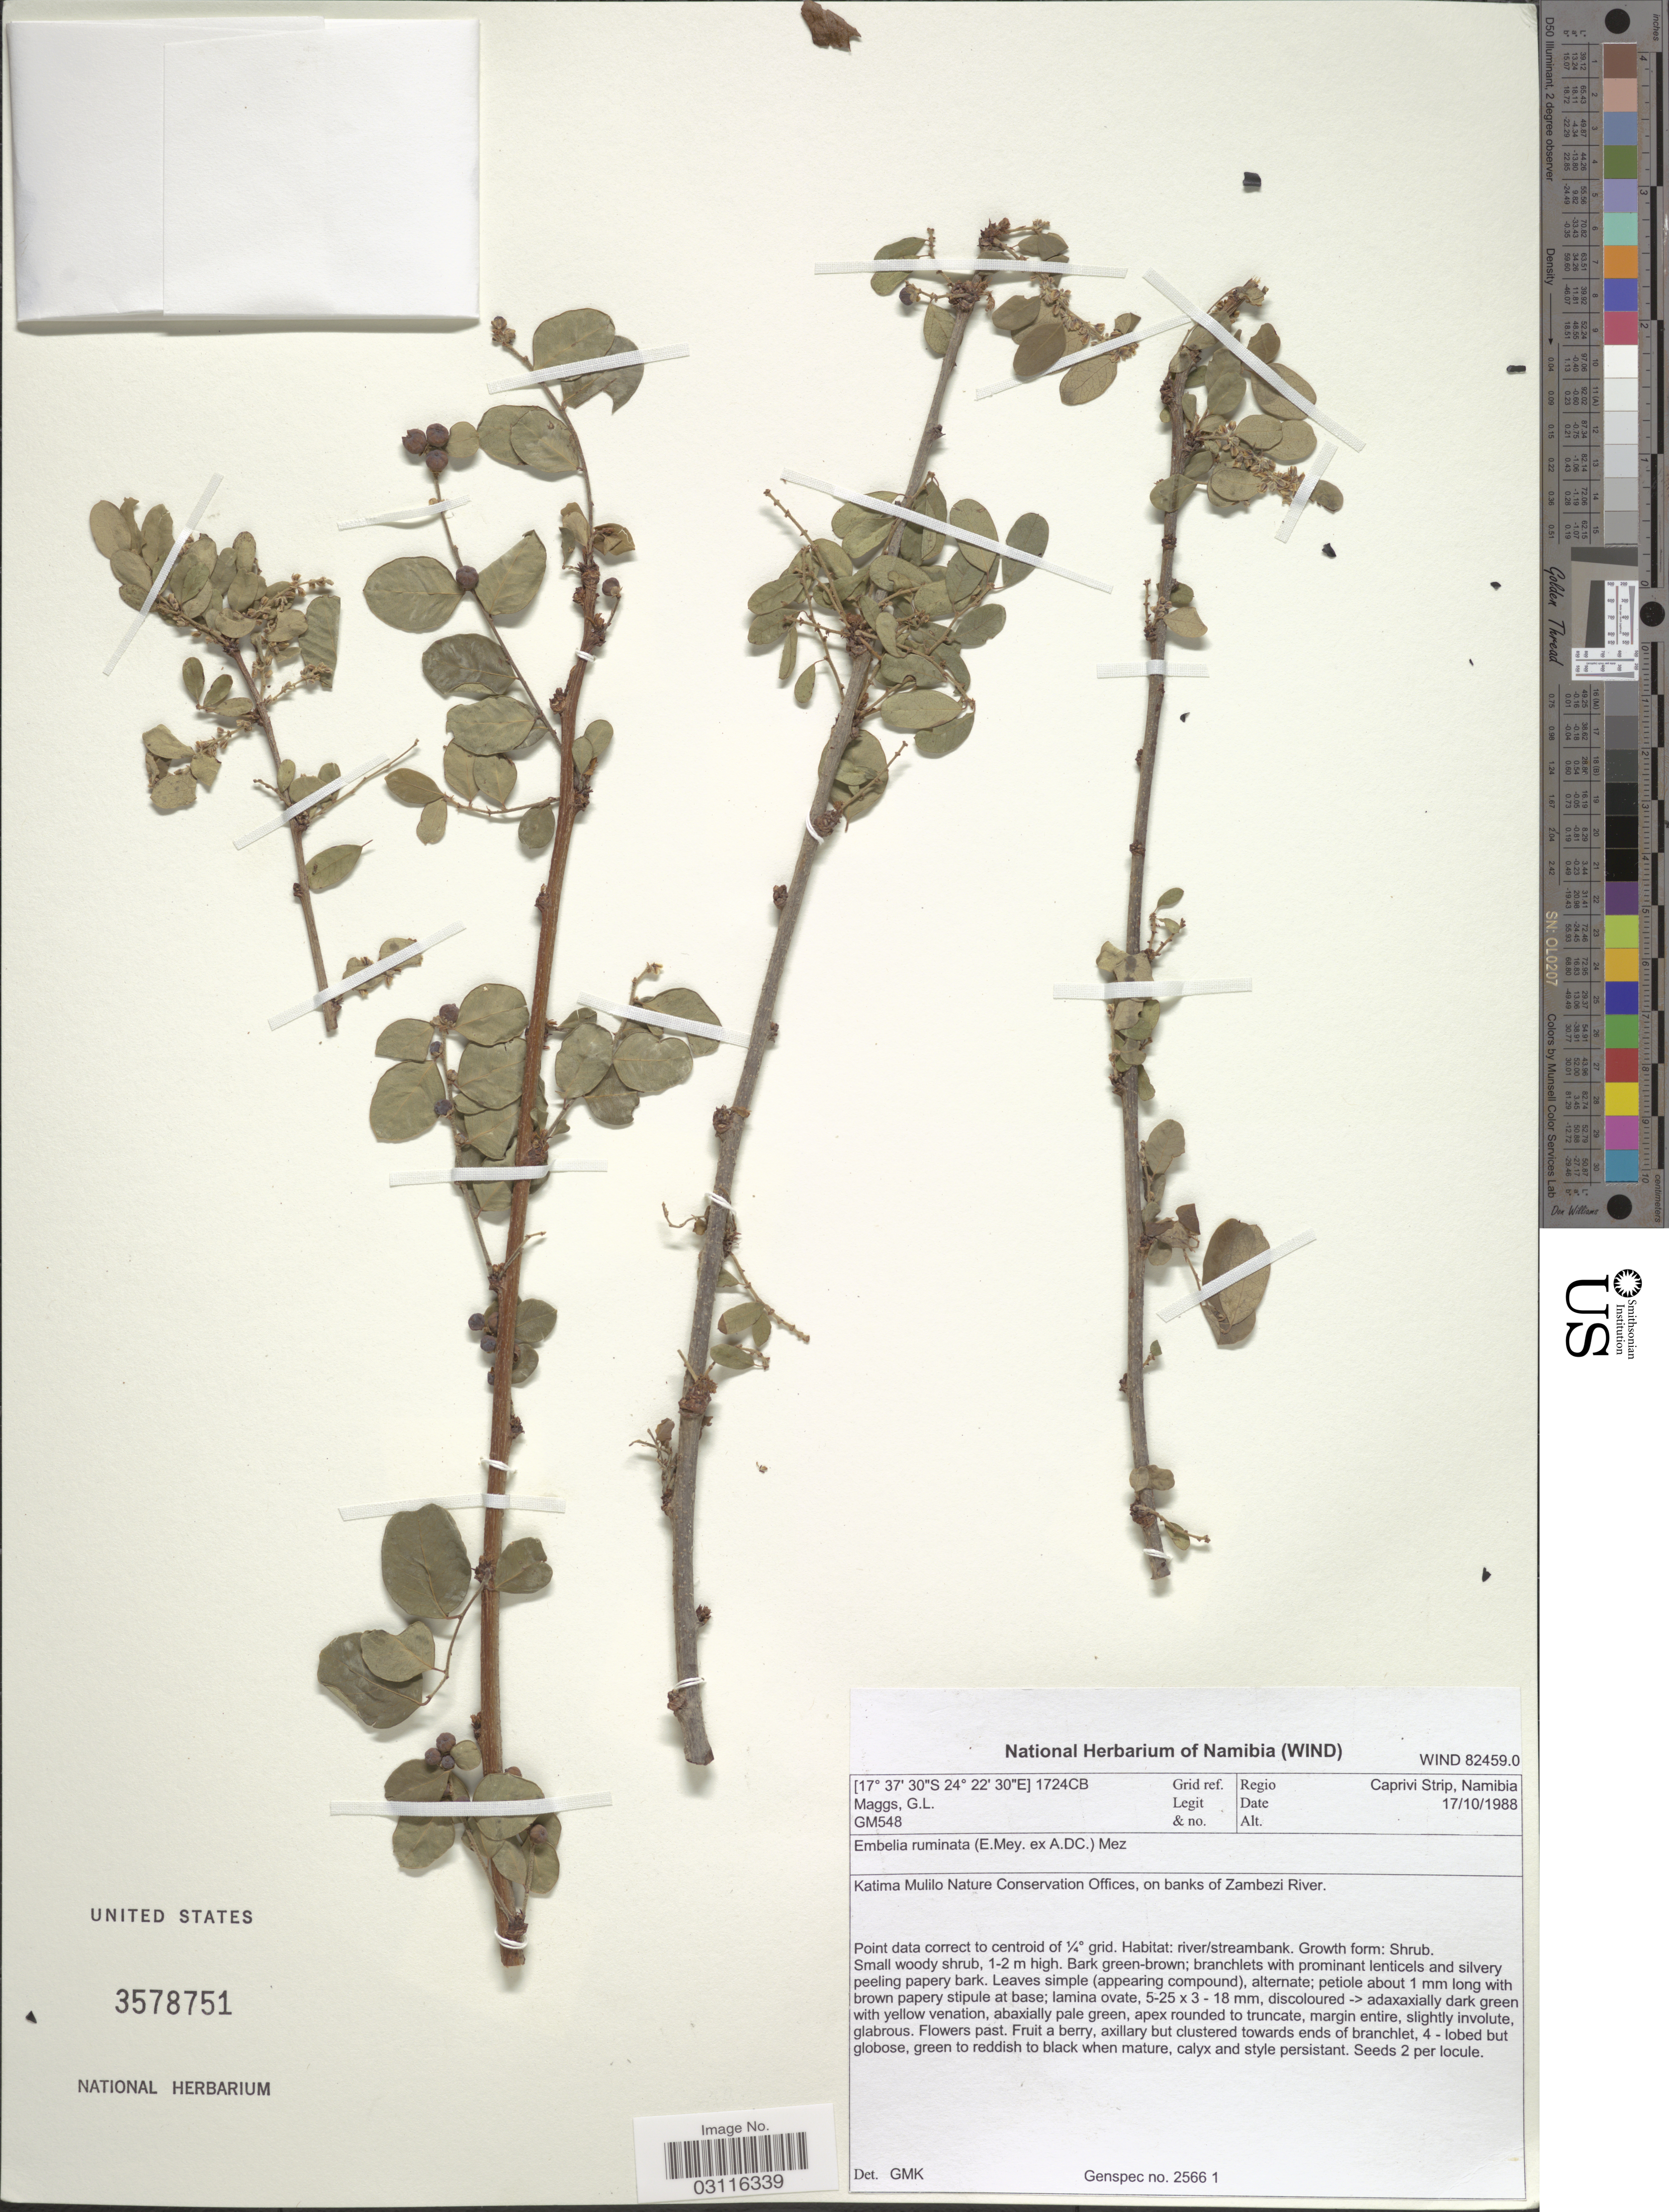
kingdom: Plantae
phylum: Tracheophyta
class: Magnoliopsida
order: Ericales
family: Primulaceae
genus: Embelia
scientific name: Embelia ruminata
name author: Mez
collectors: G. Maggs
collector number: GM548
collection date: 1988-10-17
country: Namibia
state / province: Caprivi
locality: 1724CB Grid ref. Regio Caprivi Strip. Katima Mulilo Nature Conservation Offices, on banks of Zambezi River.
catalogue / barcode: US 3578751